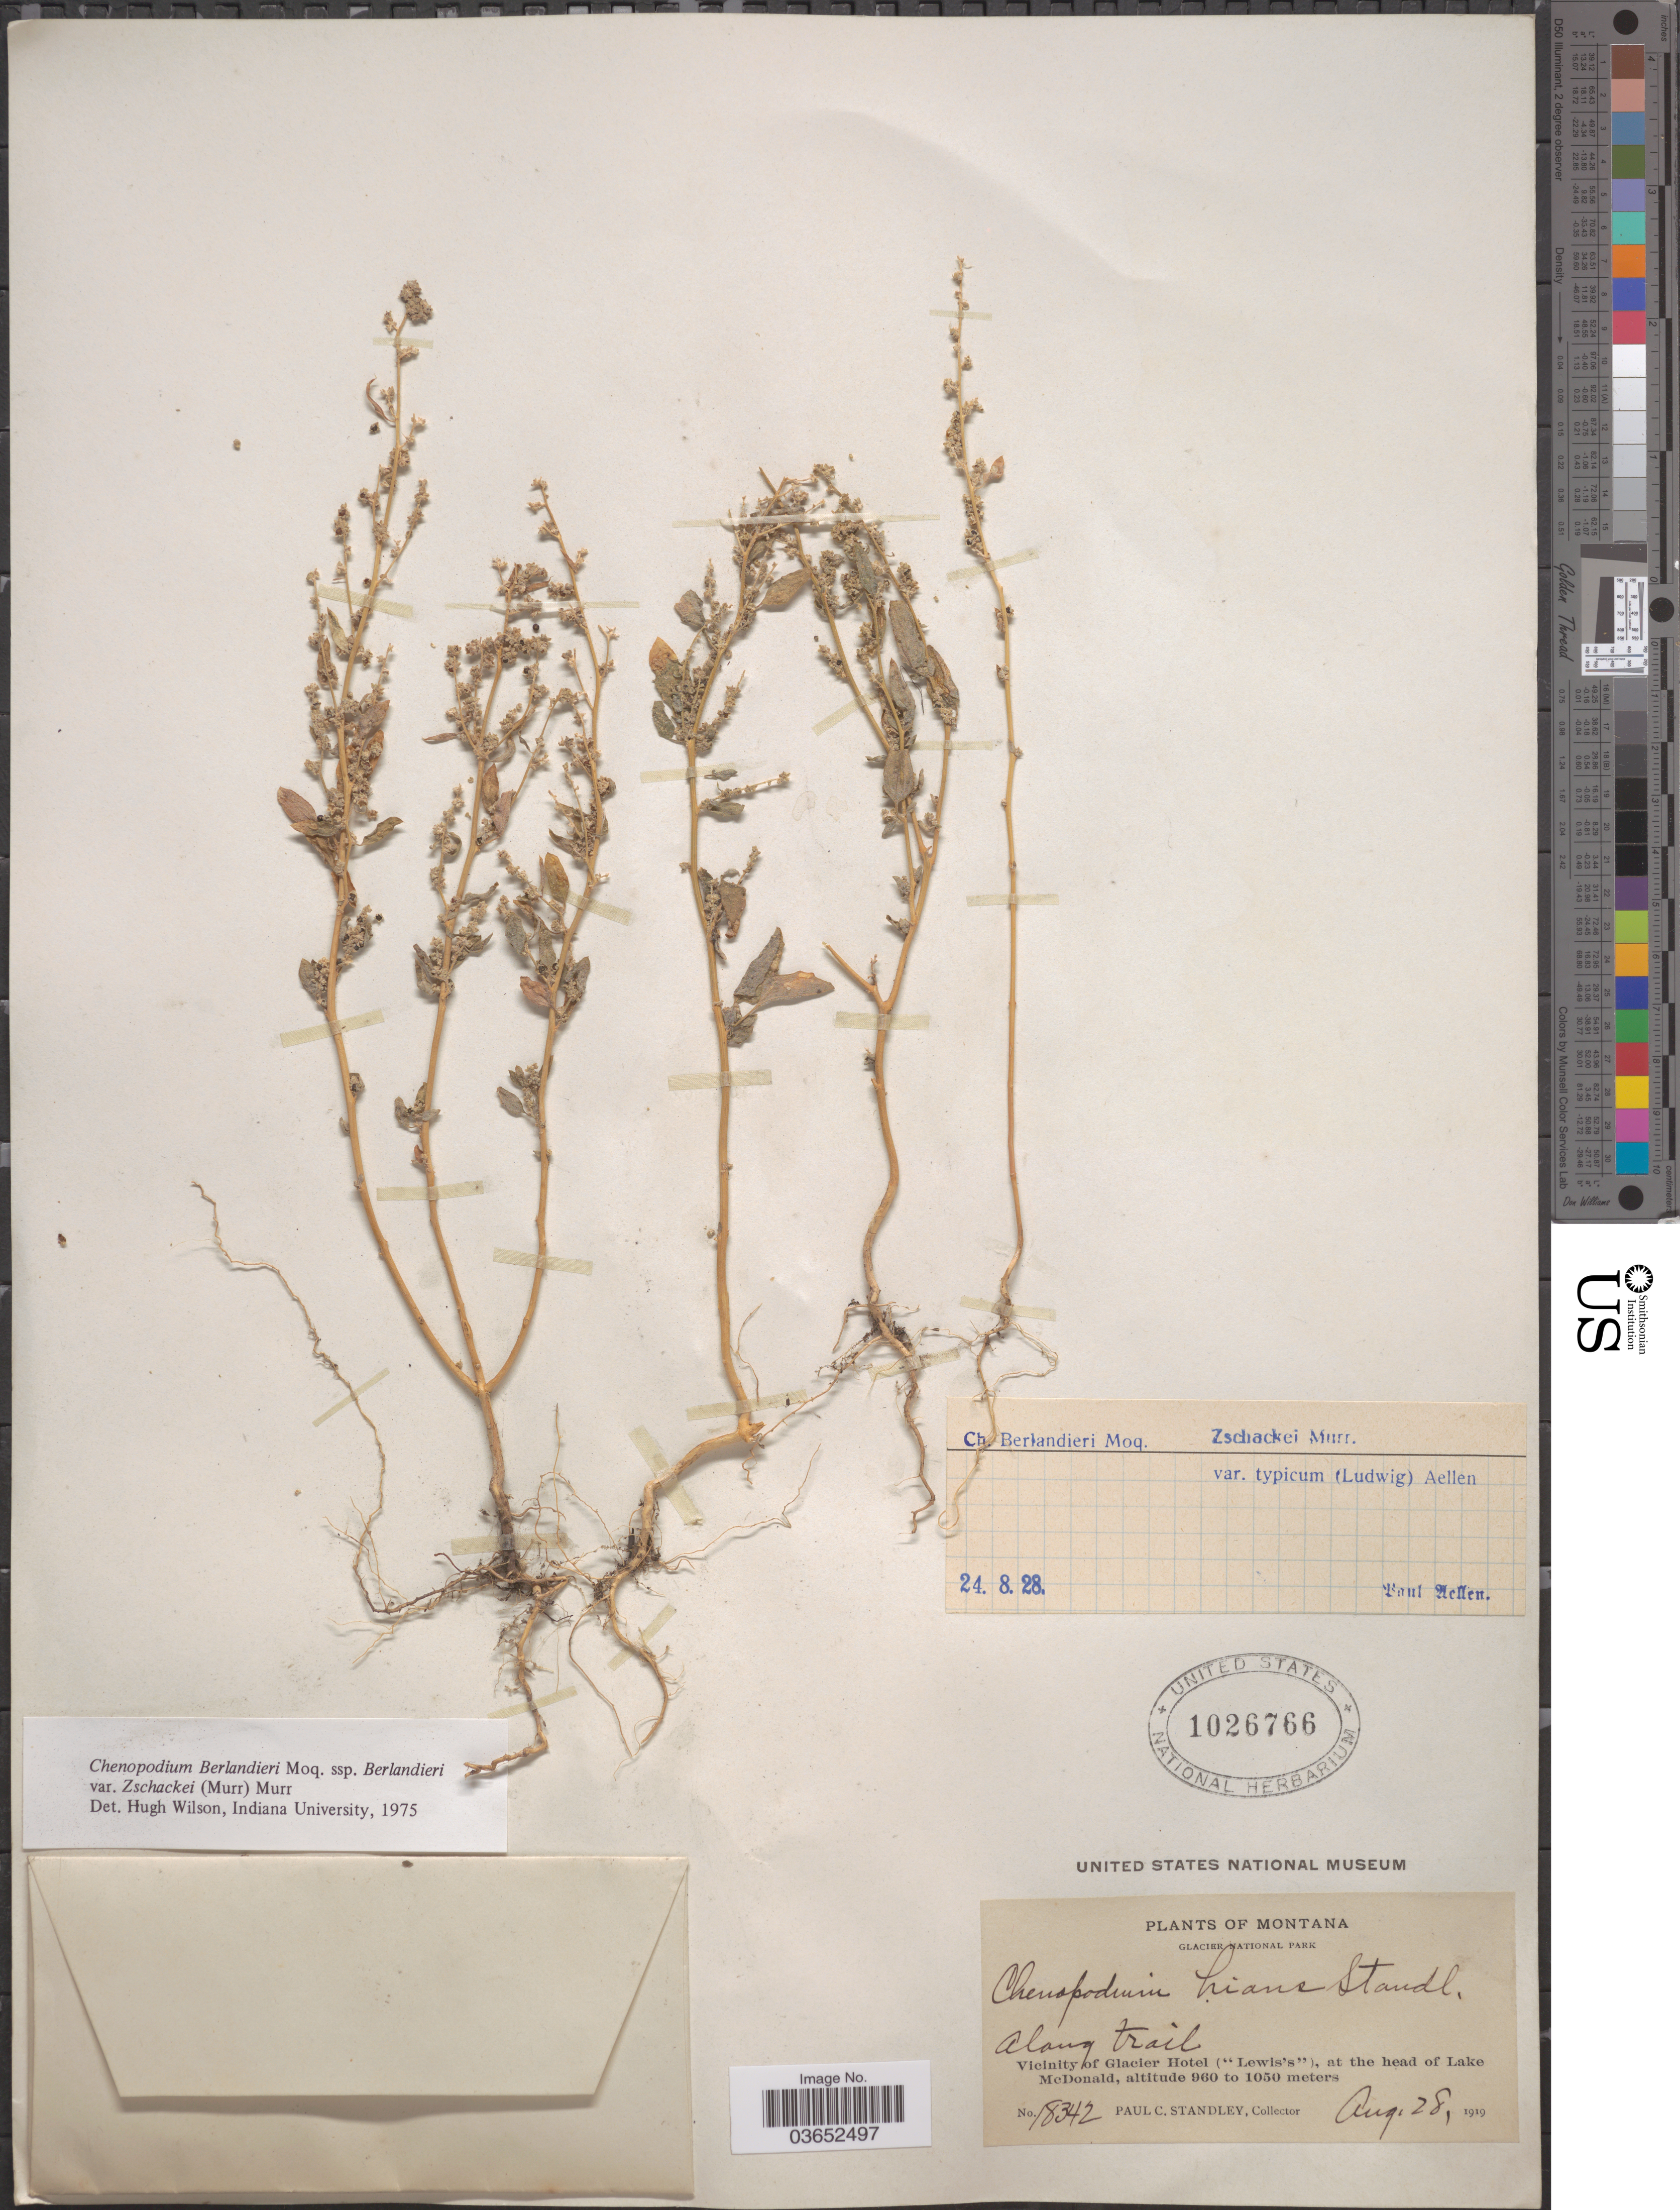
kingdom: Plantae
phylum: Tracheophyta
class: Magnoliopsida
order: Caryophyllales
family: Amaranthaceae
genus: Chenopodium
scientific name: Chenopodium berlandieri var. typicum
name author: A. Ludw. ex Graebn.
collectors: P. C. Standley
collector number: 18342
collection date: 1919-08-28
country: United States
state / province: Montana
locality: Glacier National Park. Along trail. Vicinity of Glacier Hotel ("Lewis's"), at the head of Lake McDonald.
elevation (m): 960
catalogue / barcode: US 1026766